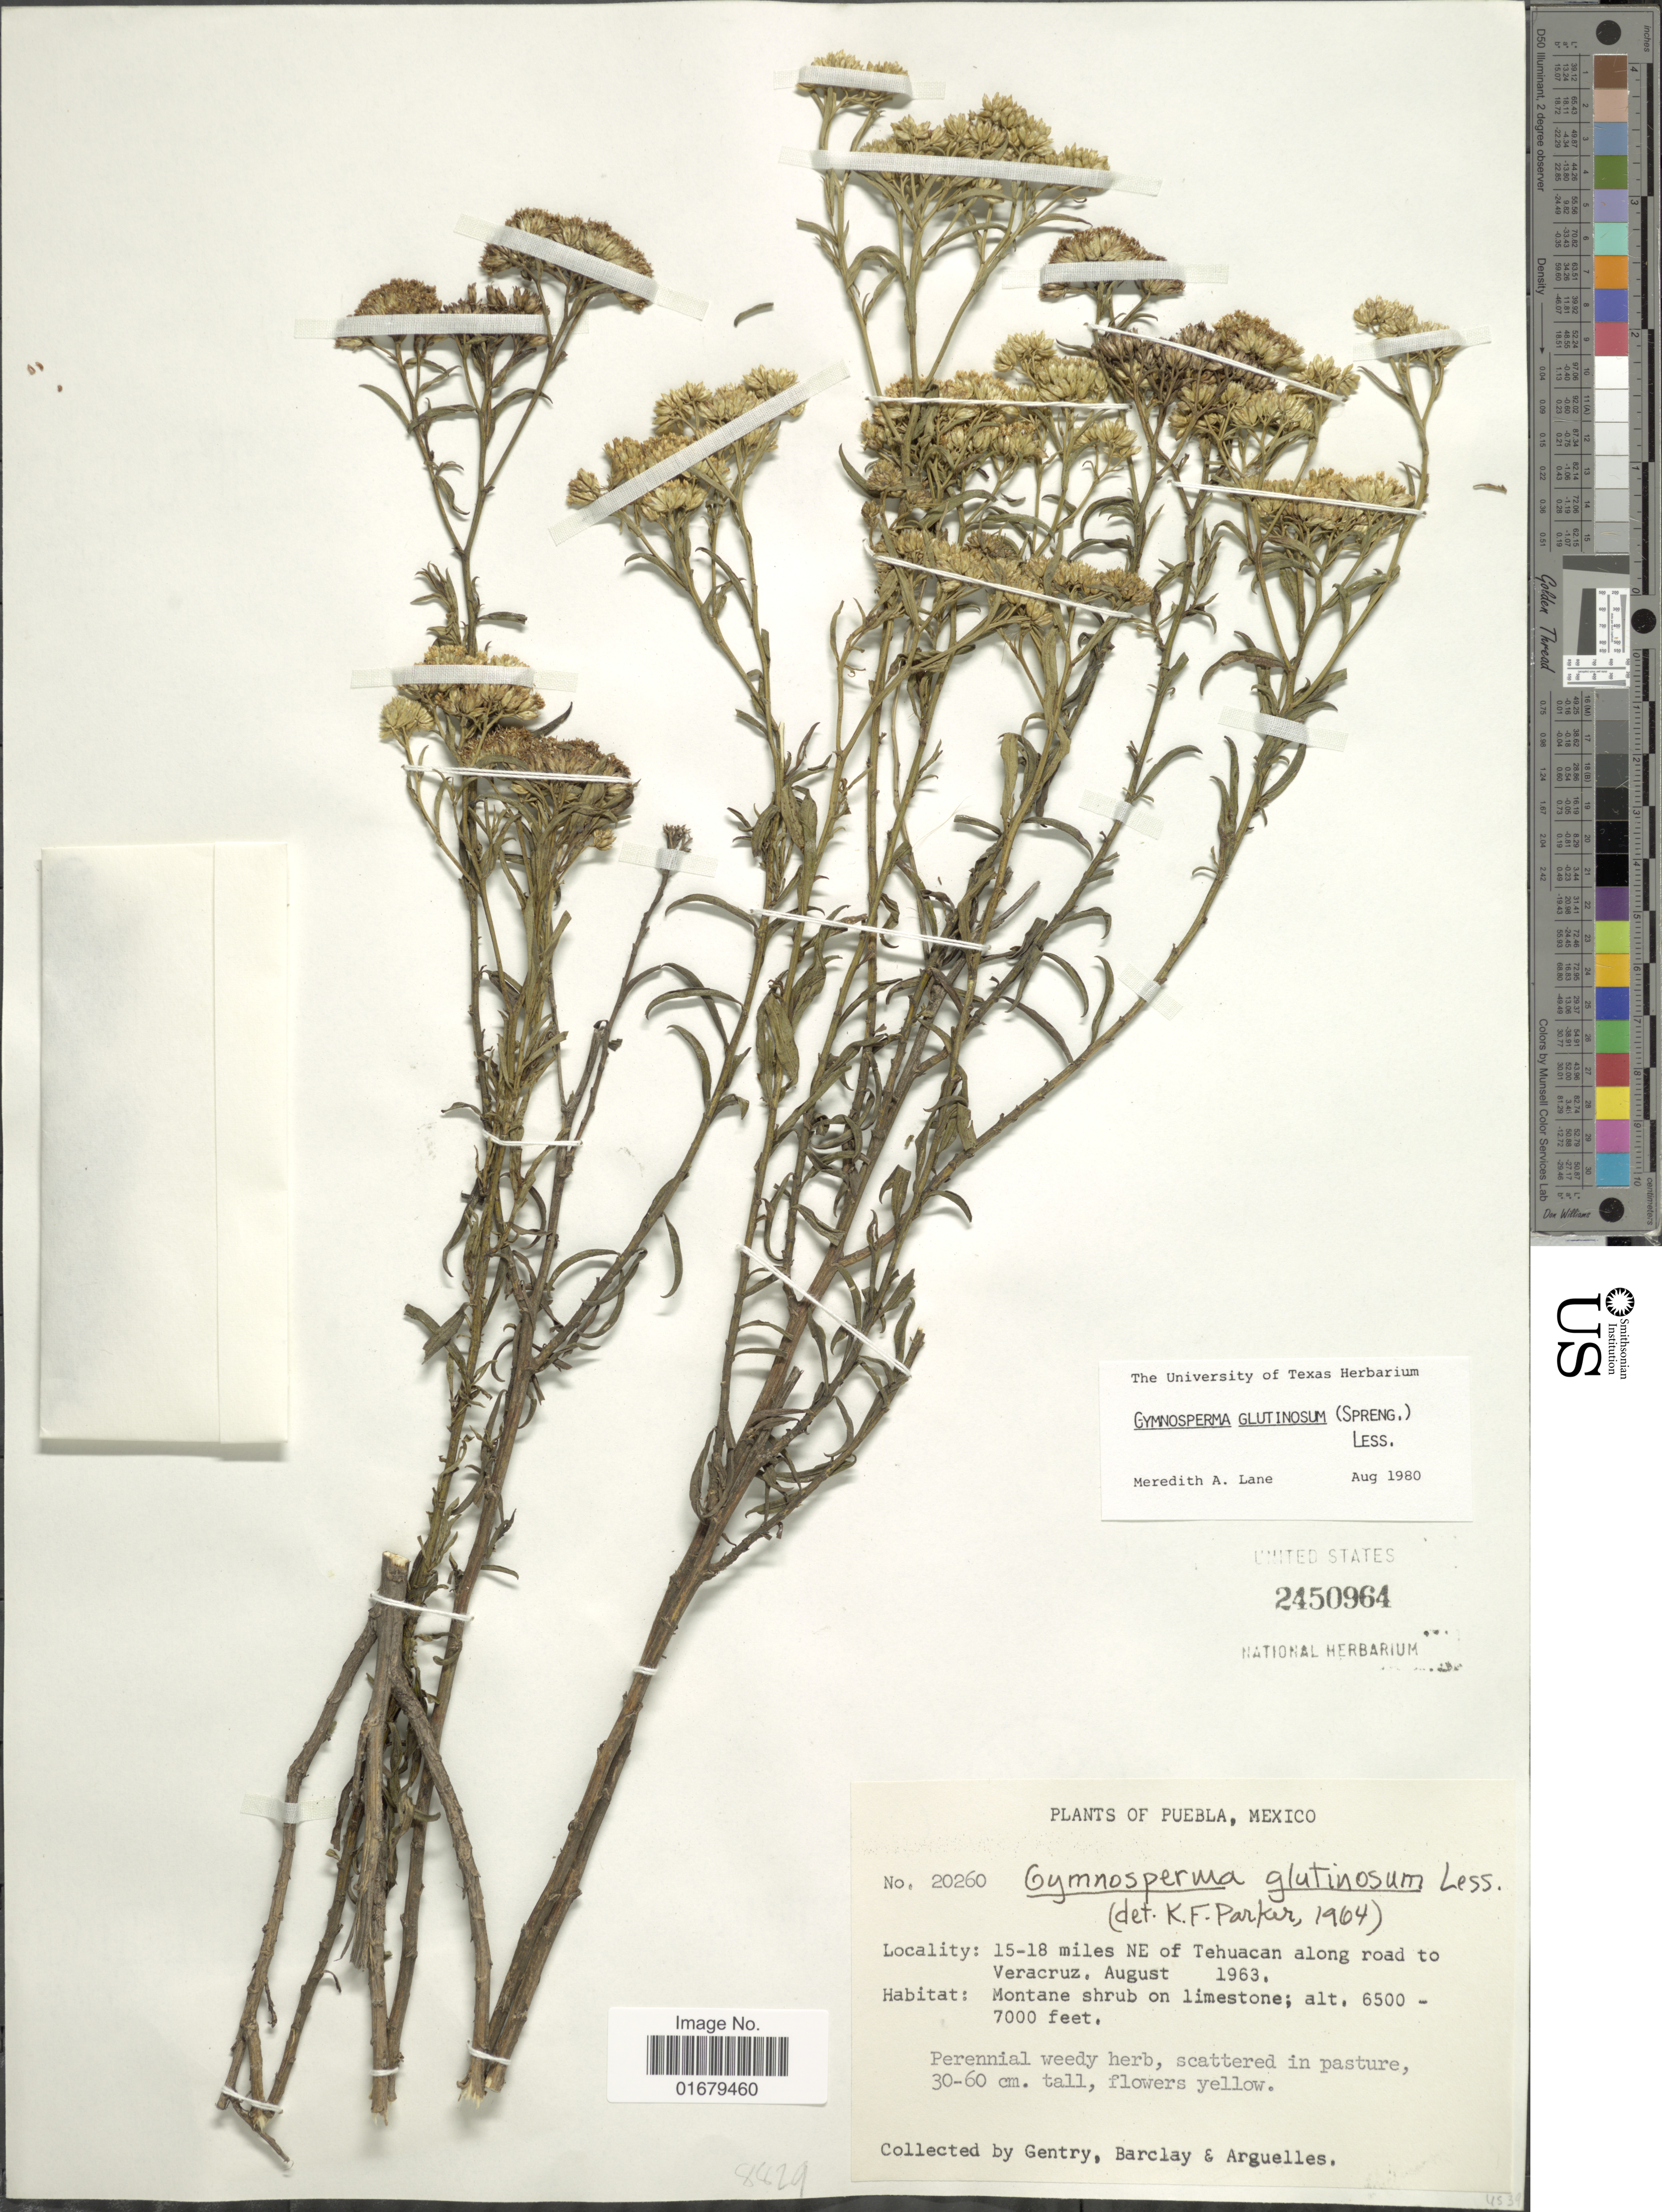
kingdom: Plantae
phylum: Tracheophyta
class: Magnoliopsida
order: Asterales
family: Asteraceae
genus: Gymnosperma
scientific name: Gymnosperma glutinosum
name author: (Spreng.) Less.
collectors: Gentry, --, -- Barclay & Arguelles, --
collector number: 20260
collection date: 1963-08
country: Mexico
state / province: Puebla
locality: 15-18 miles NE of Tehuacan along road to Veracruz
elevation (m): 1981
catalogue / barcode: US 2450964